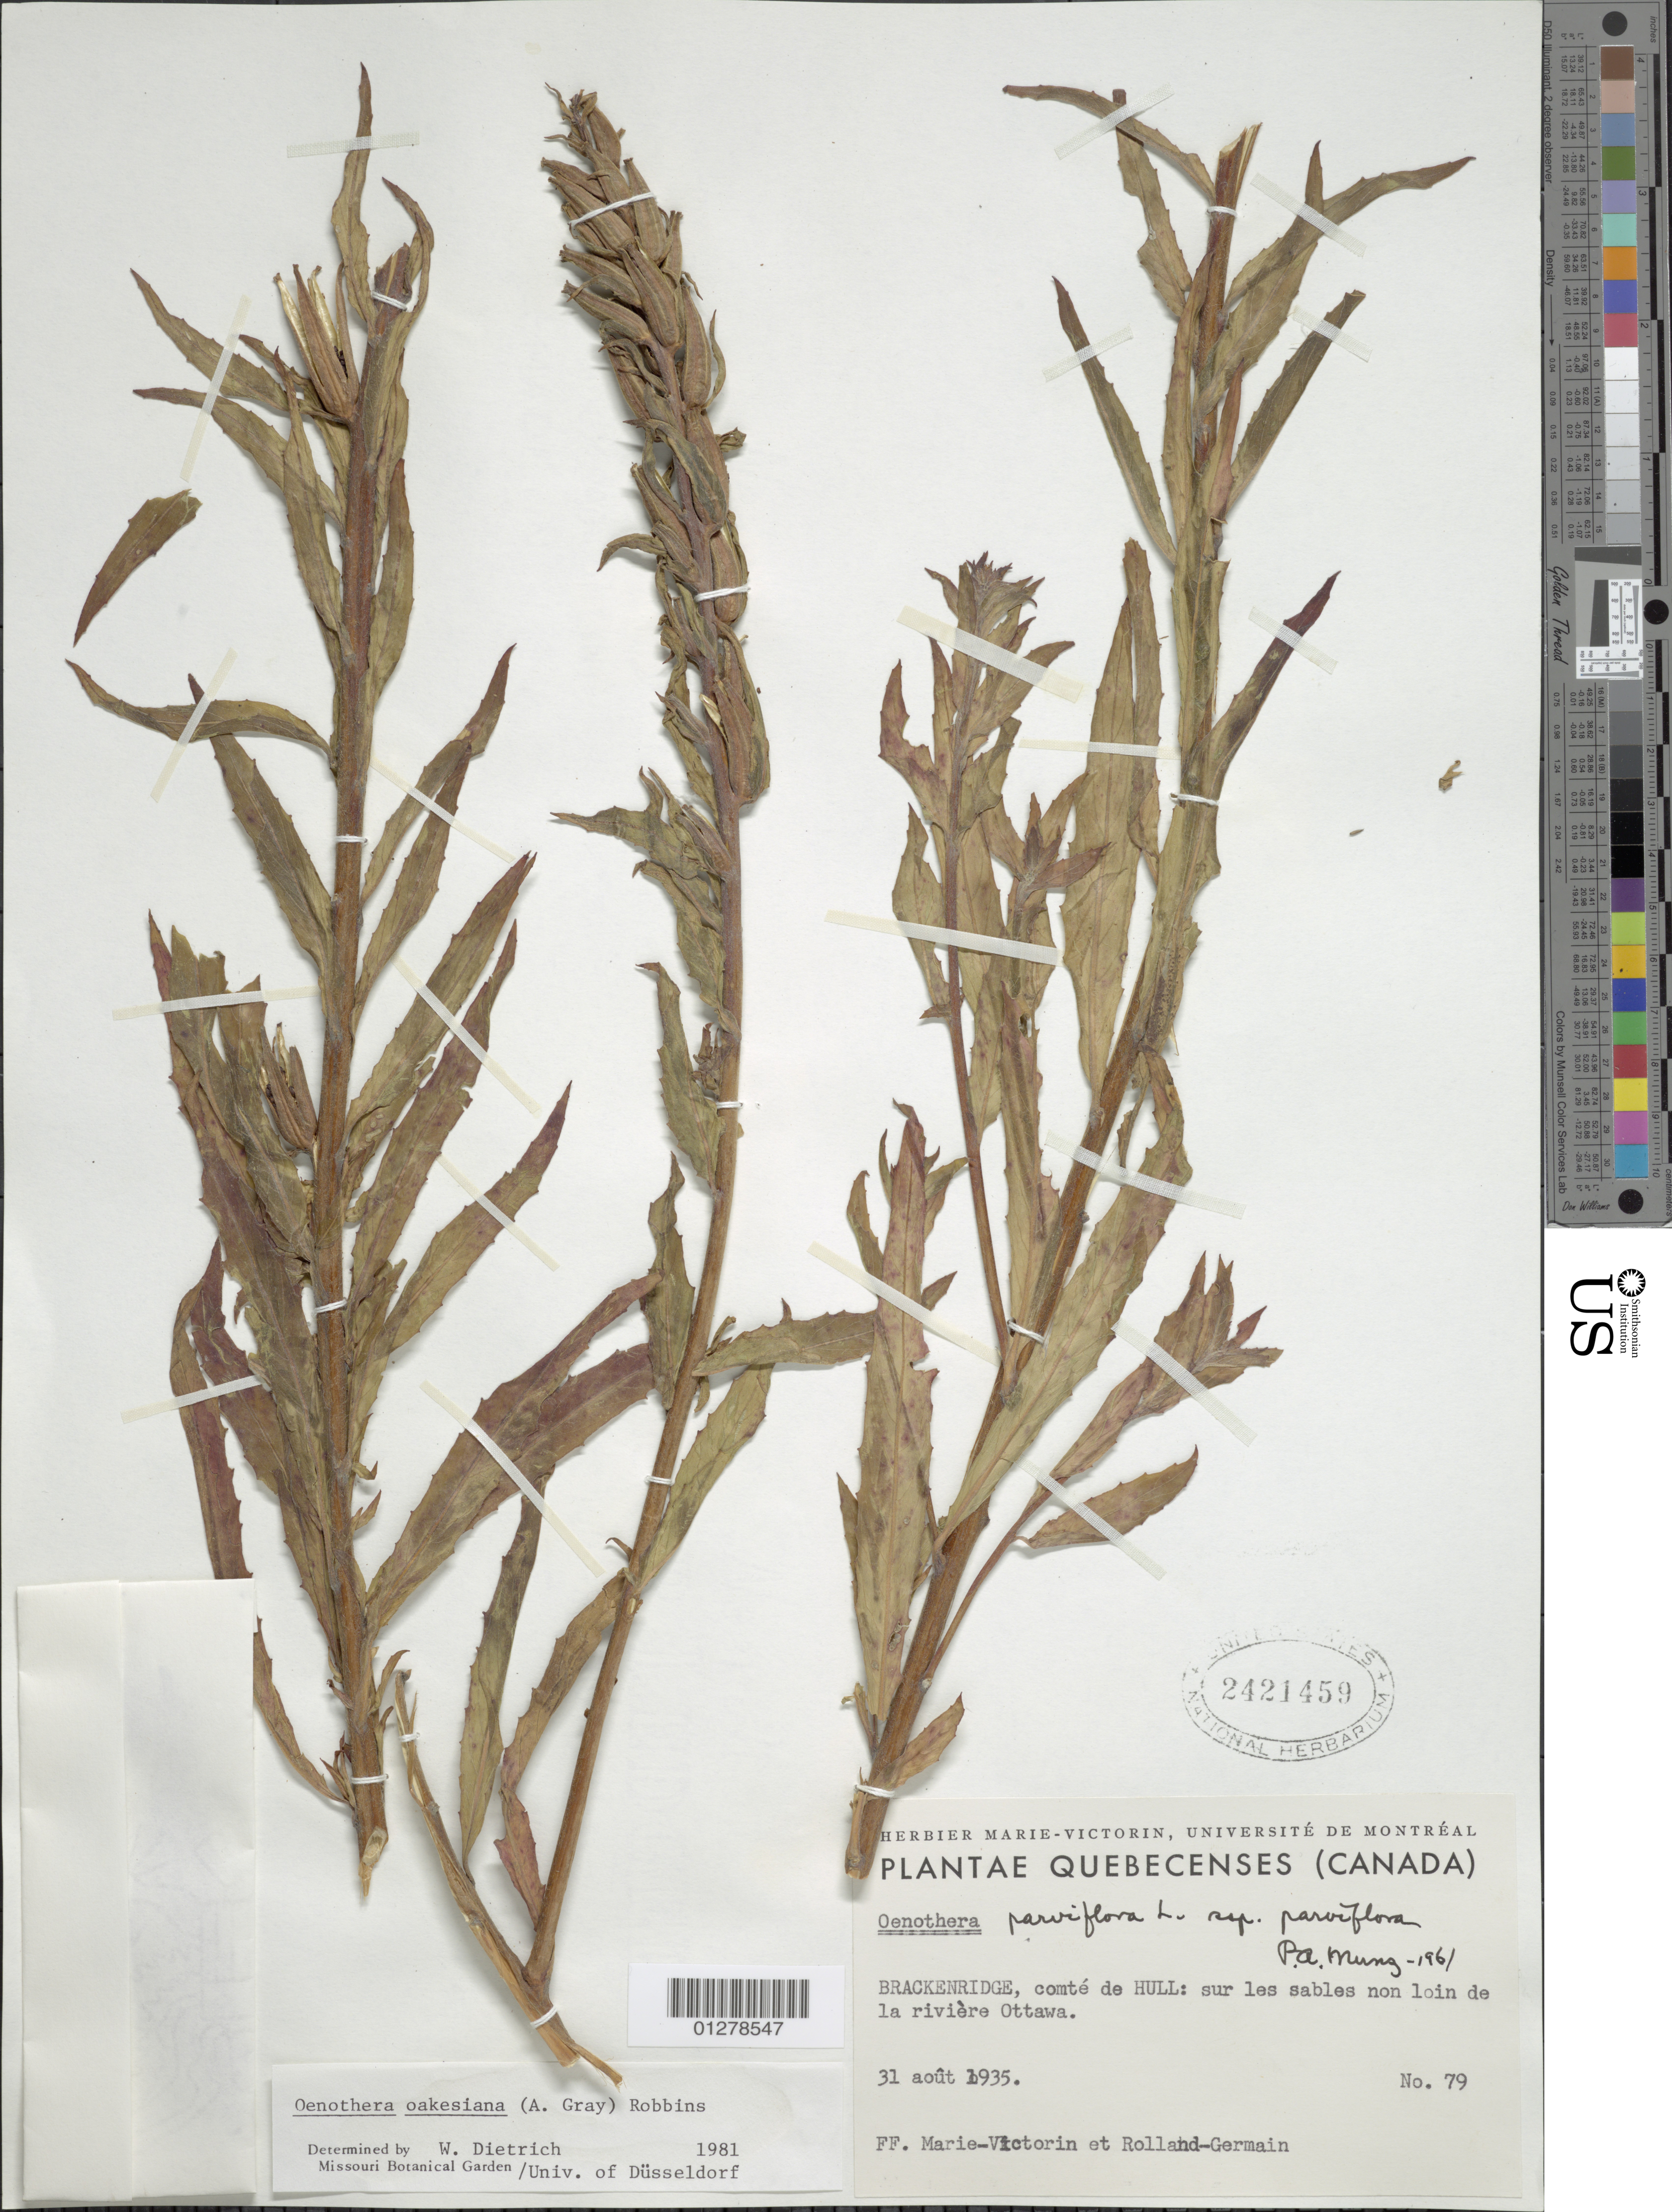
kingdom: Plantae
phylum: Tracheophyta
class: Magnoliopsida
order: Myrtales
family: Onagraceae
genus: Oenothera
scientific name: Oenothera oakesiana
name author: (A. Gray) J.W. Robbins ex S. Watson & J.M. Coult.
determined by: Dietrich, W.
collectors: Fr. Marie-Victorin & Rolland-Germain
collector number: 79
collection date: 1933-08-31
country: Canada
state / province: Quebec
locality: Brackenridge, comte de HULL: sur les sables non loin de la riviere Ottawa.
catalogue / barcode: US 2421459